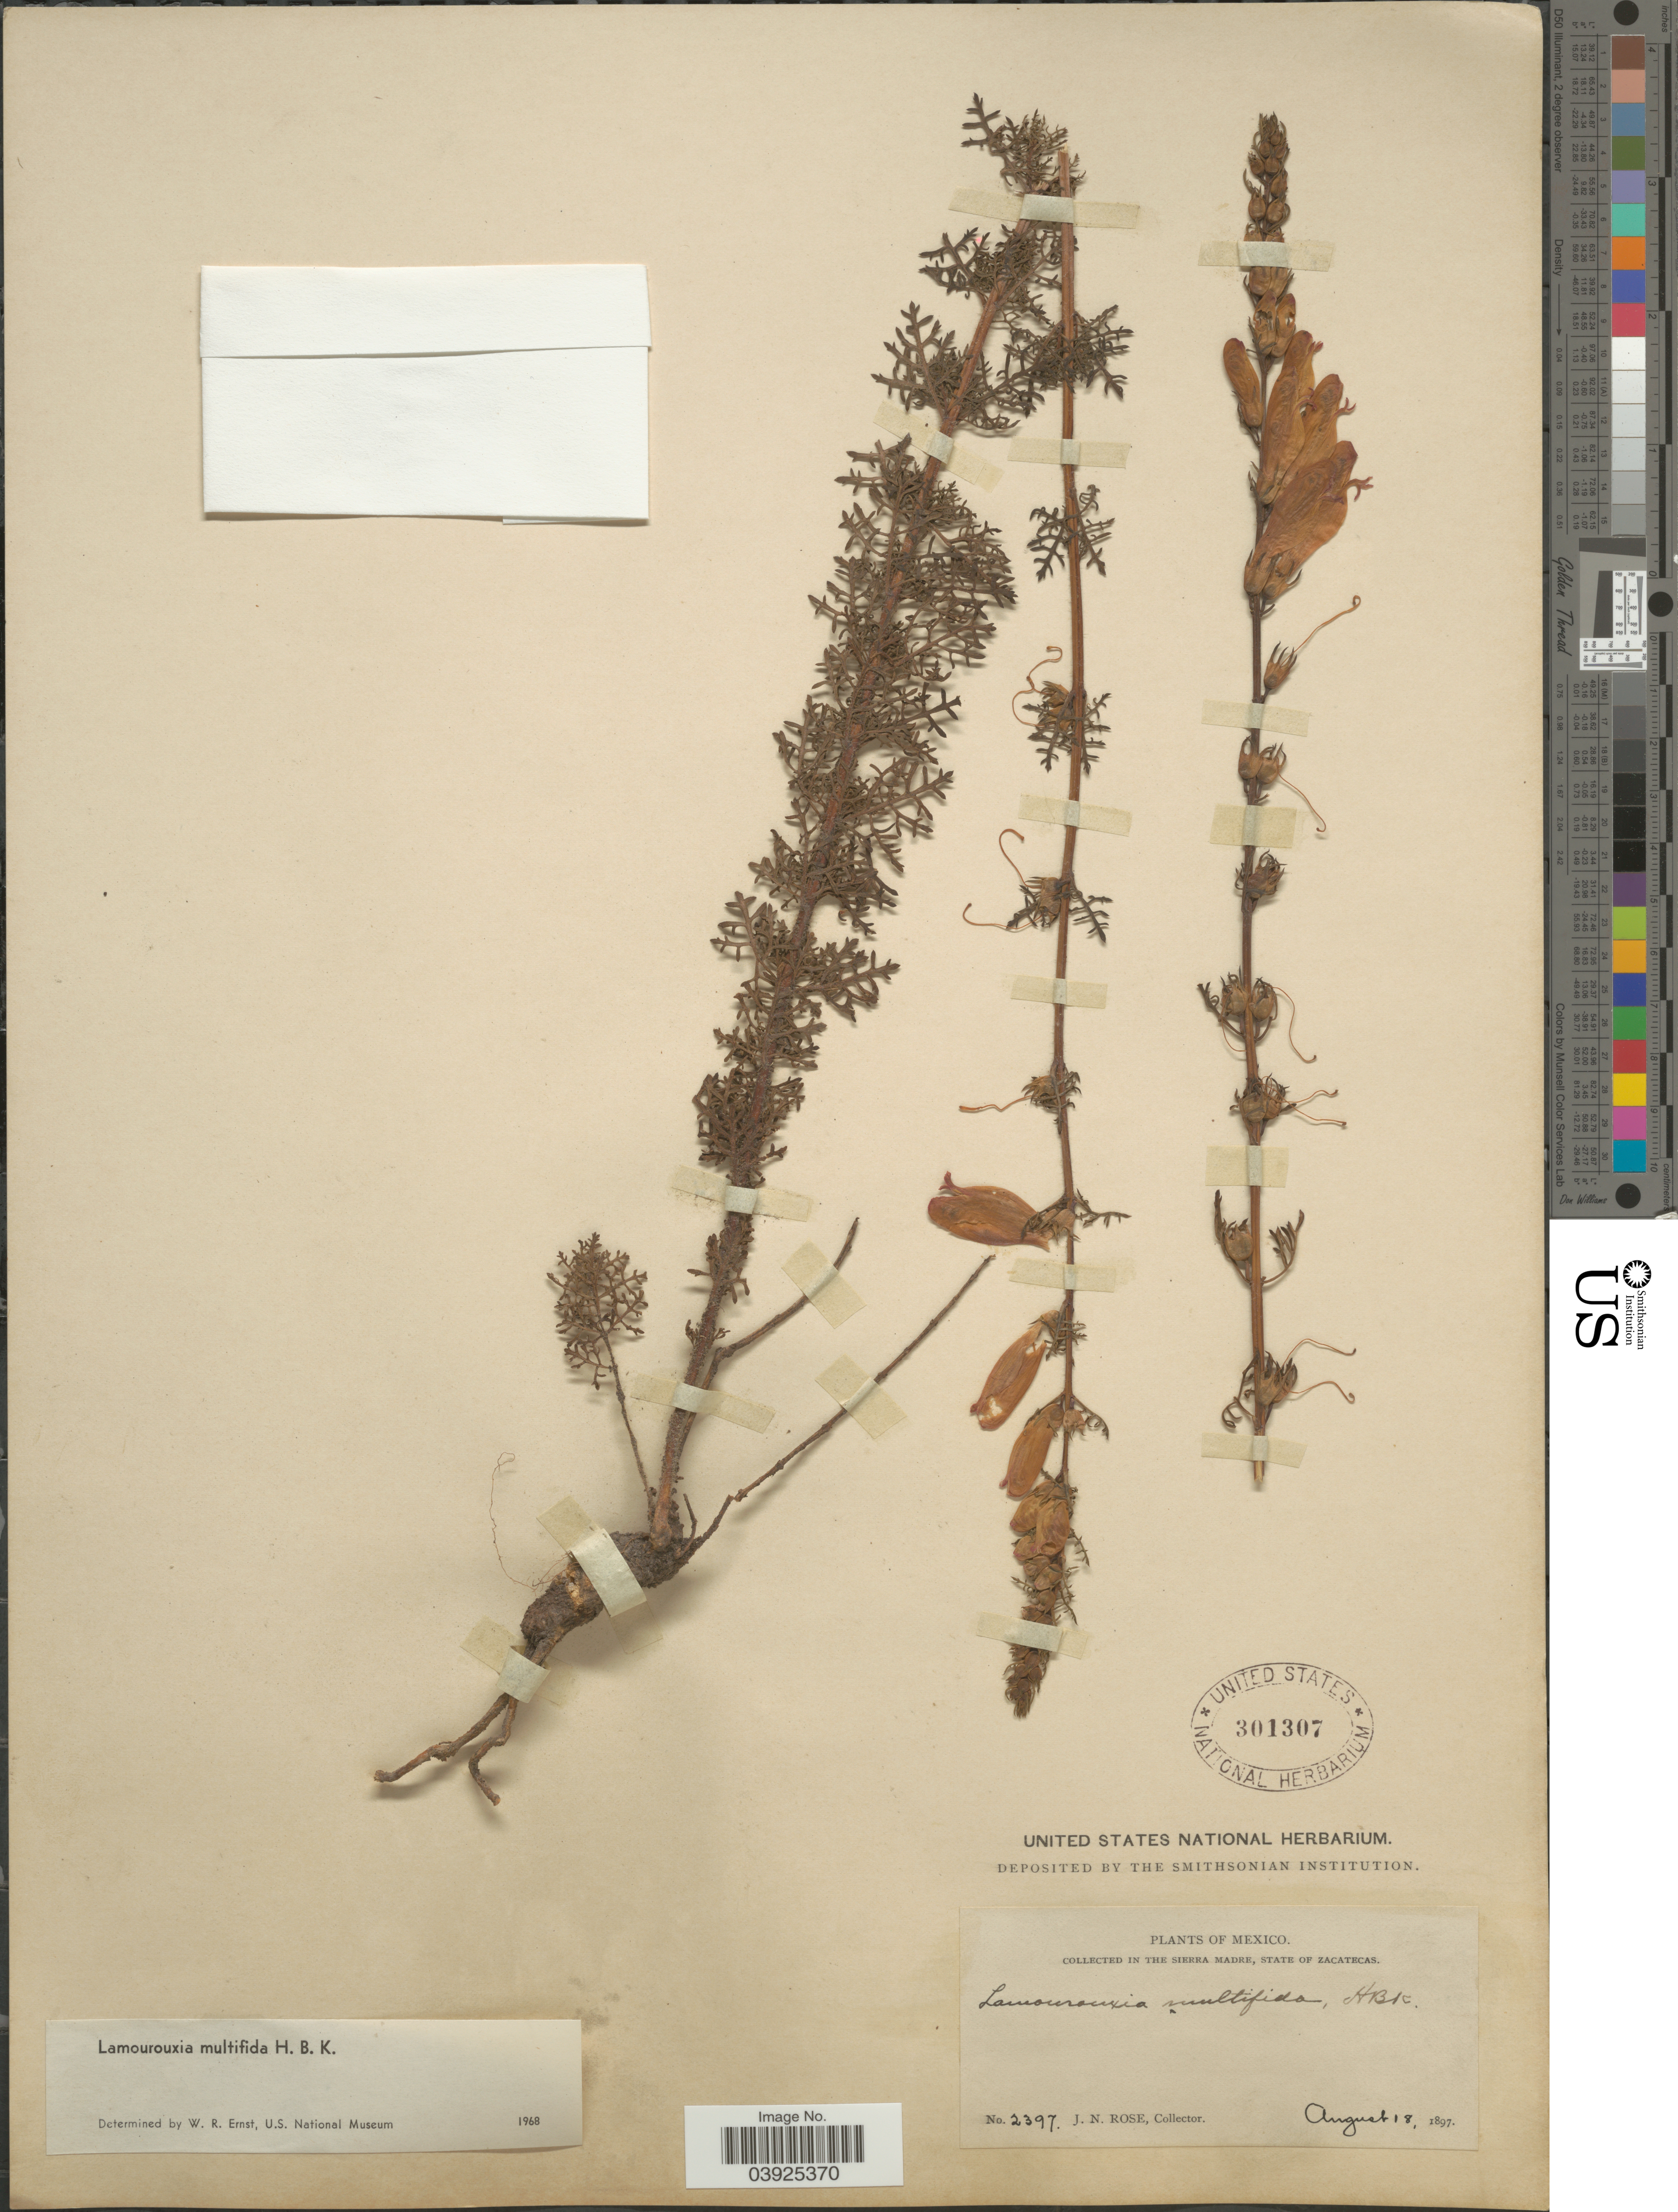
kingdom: Plantae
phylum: Tracheophyta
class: Magnoliopsida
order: Lamiales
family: Orobanchaceae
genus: Lamourouxia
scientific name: Lamourouxia multifida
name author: Kunth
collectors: J. N. Rose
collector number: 2397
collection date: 1897-08-18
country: Mexico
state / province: Zacatecas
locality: In The Sierra Madre.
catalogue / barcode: US 301307